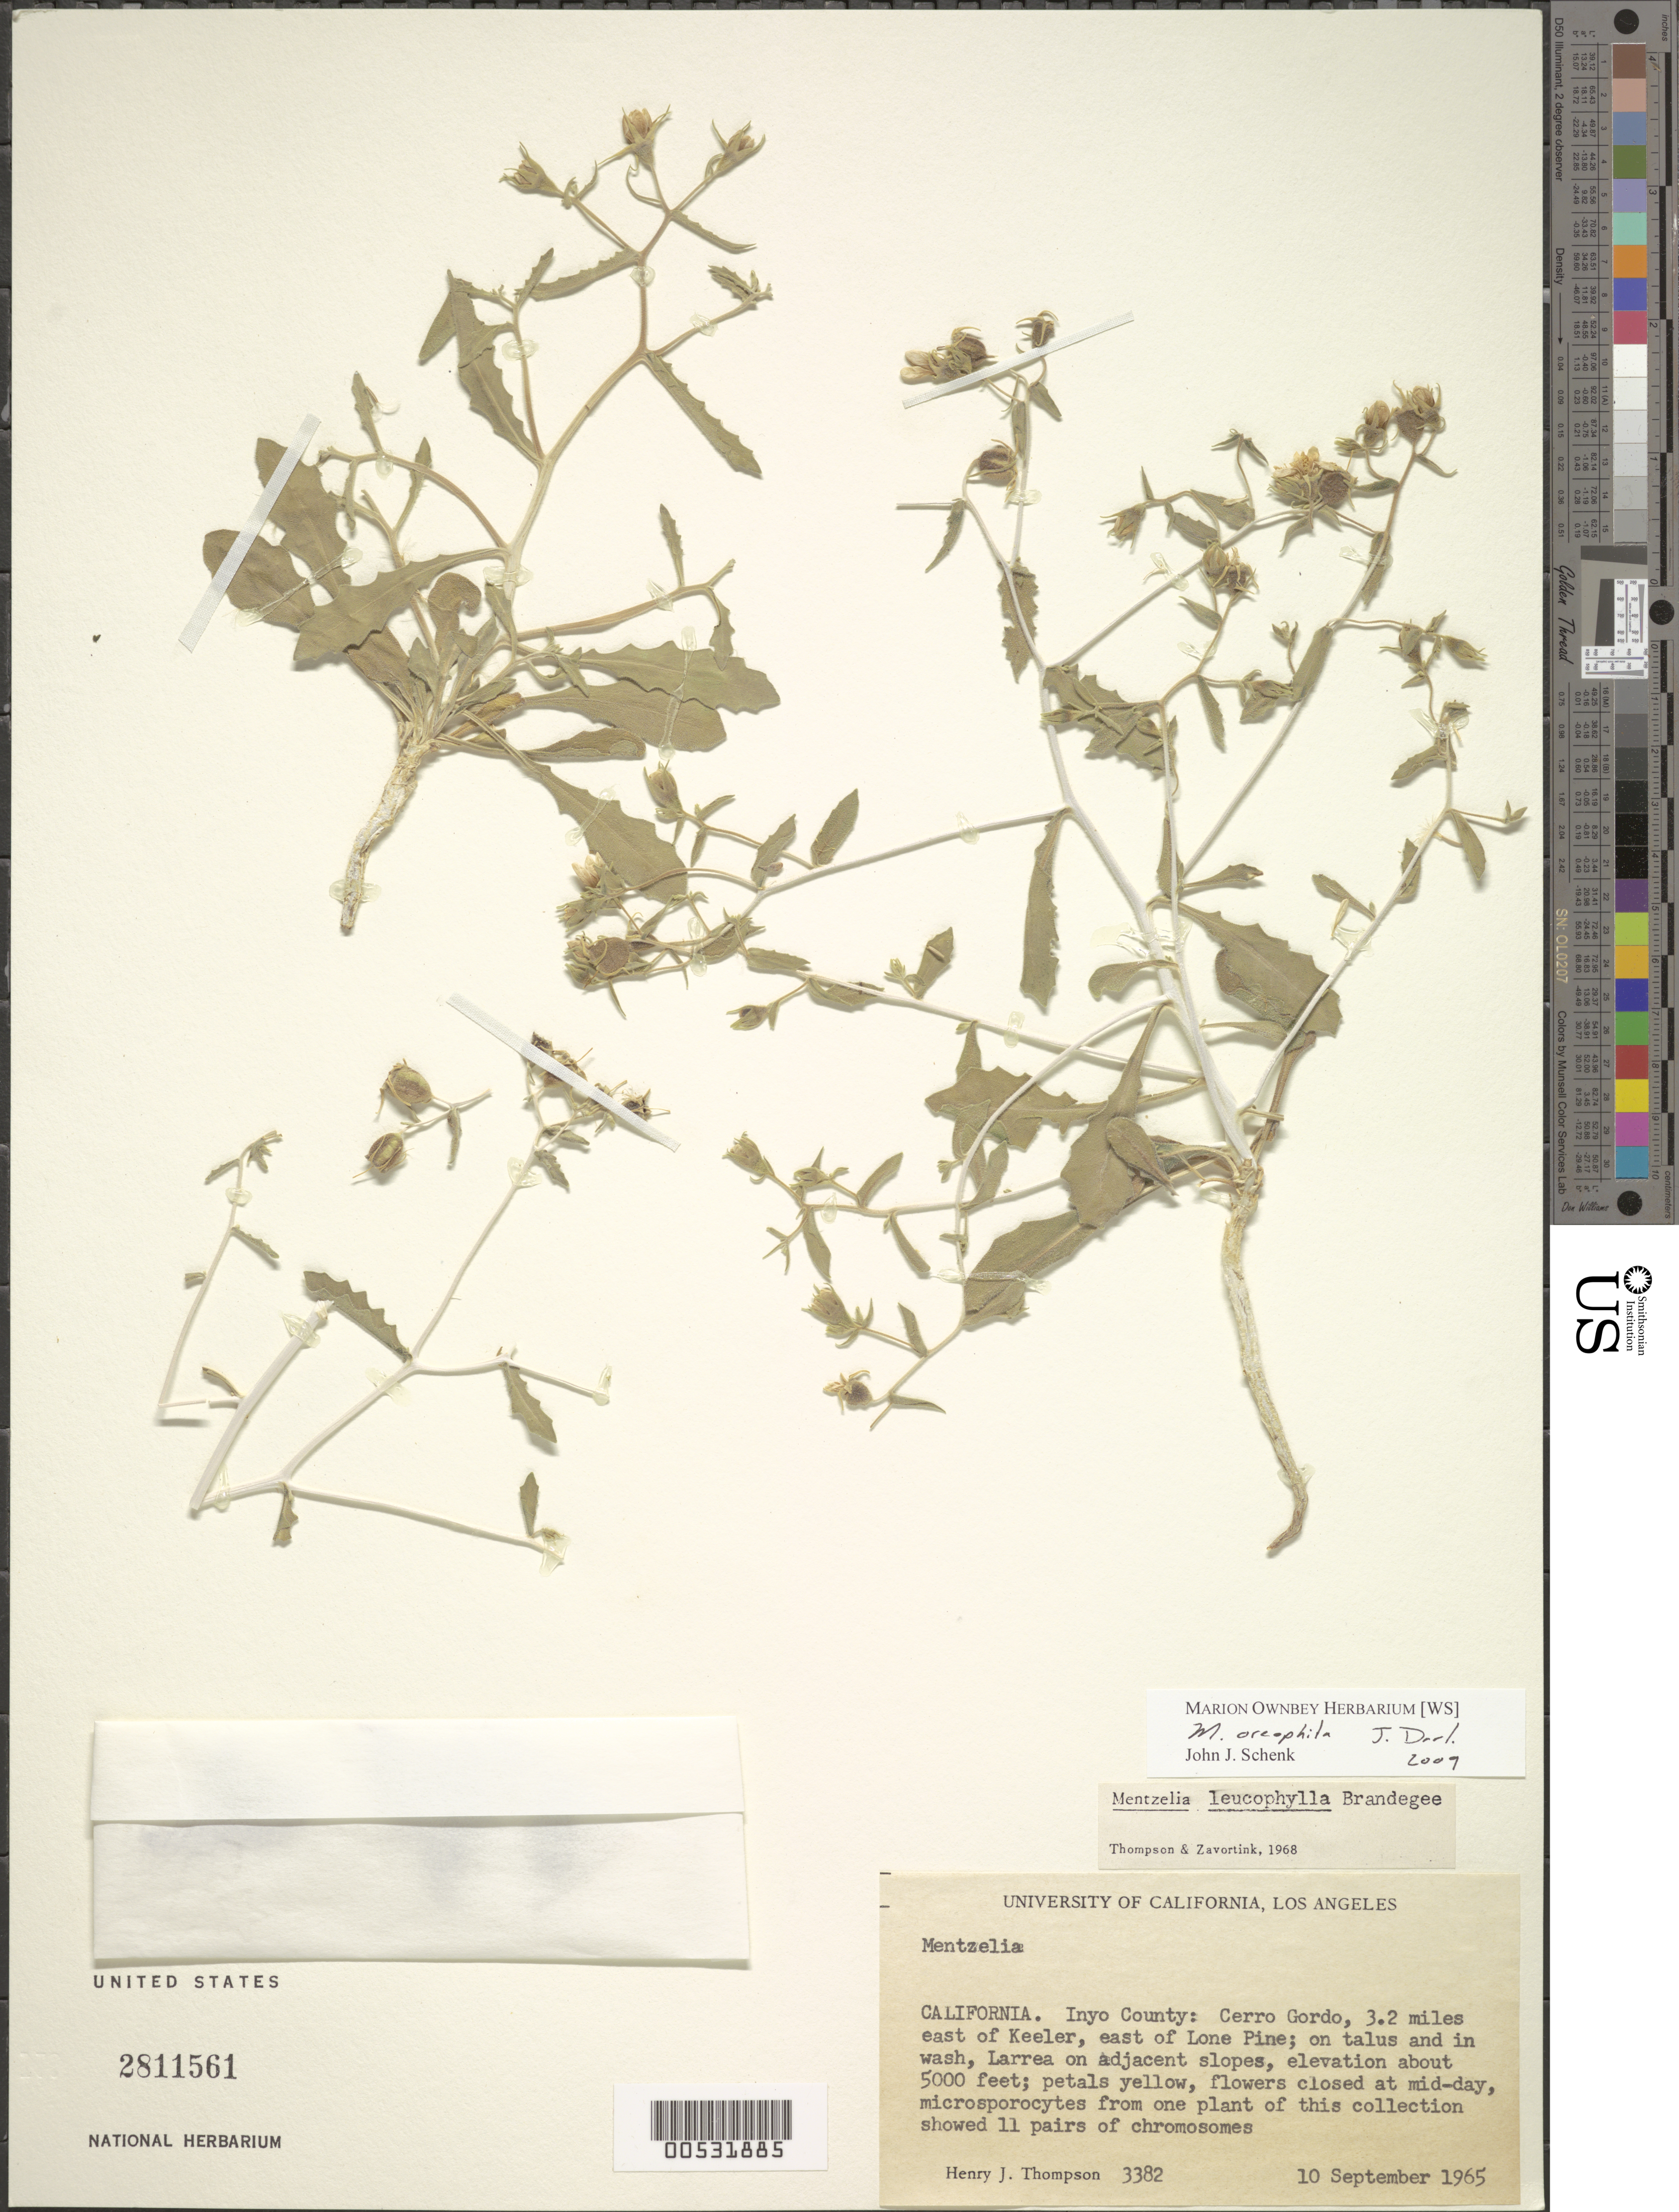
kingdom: Plantae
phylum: Tracheophyta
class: Magnoliopsida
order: Cornales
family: Loasaceae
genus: Mentzelia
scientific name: Mentzelia leucophylla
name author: Brandegee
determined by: Thompson, H. J.; Zavortink, J. E.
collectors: H. J. Thompson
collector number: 3382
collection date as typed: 10 Sep 1965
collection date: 1965-09-10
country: United States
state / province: California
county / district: Inyo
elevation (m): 1524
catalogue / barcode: US 2811561